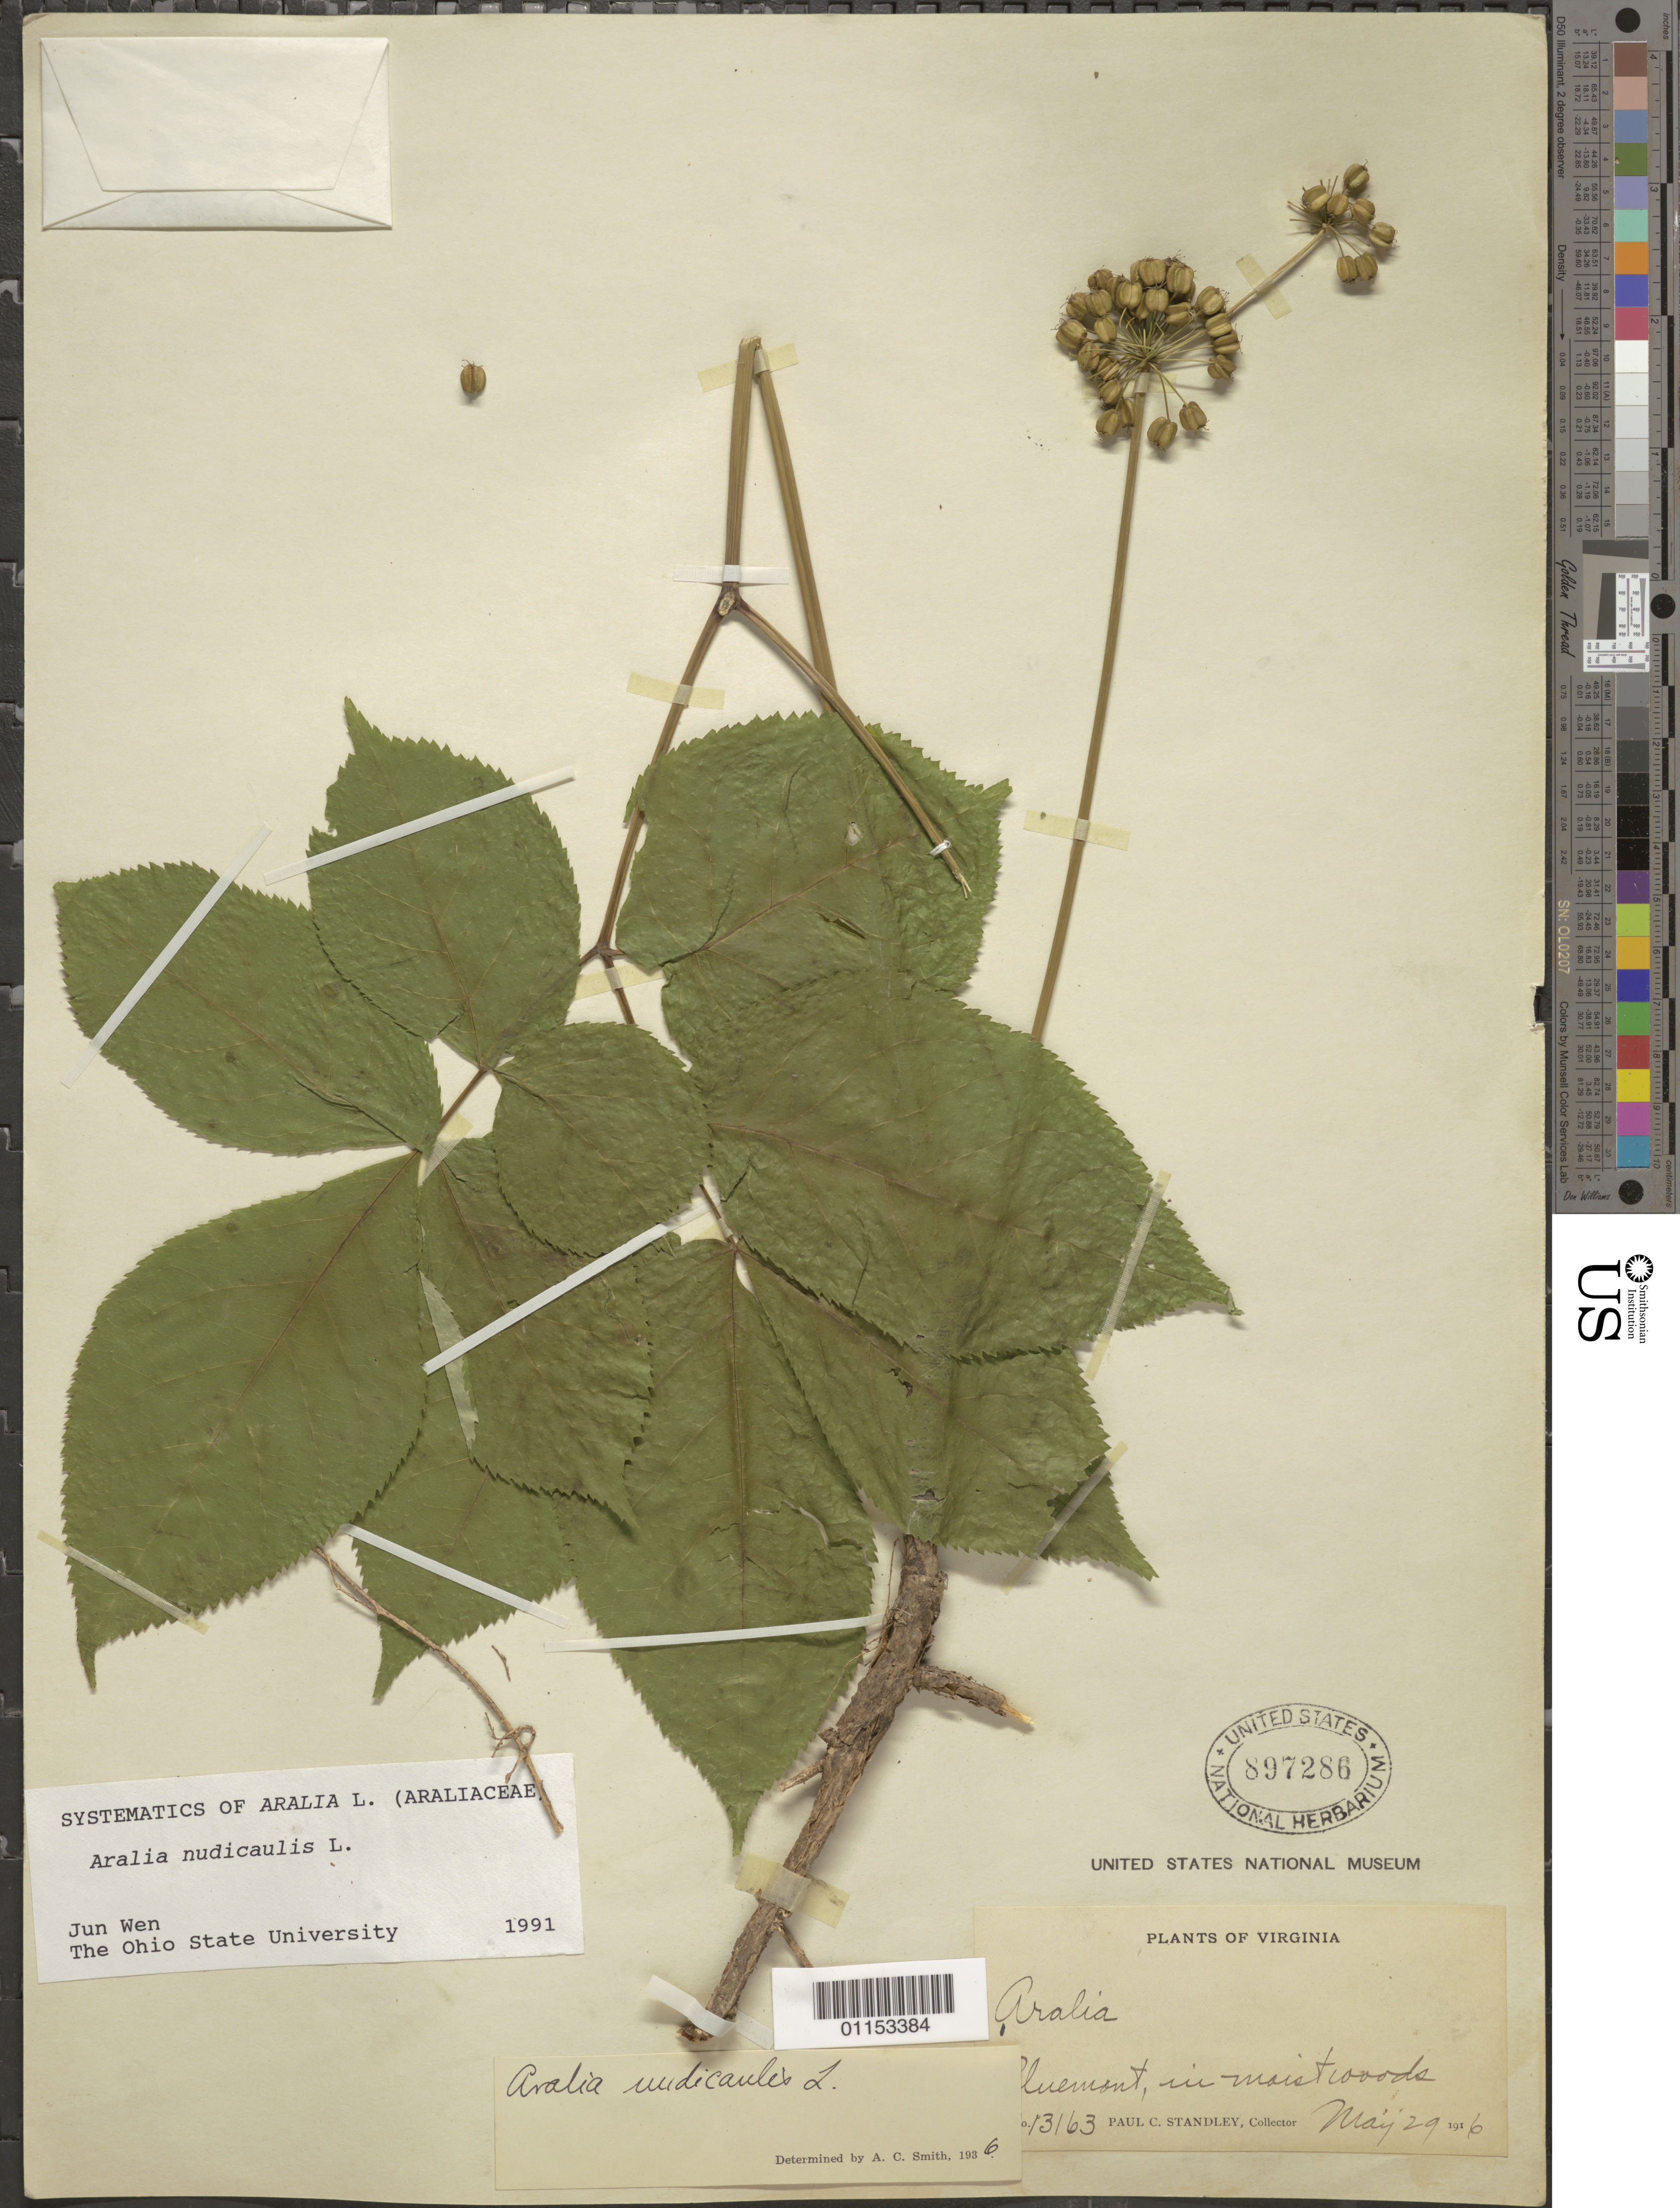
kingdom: Plantae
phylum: Tracheophyta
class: Magnoliopsida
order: Apiales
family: Araliaceae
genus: Aralia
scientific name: Aralia nudicaulis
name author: L.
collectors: P. C. Standley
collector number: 13163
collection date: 1916-05-29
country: United States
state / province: Virginia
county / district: Loudoun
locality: Bluemont.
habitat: Woods.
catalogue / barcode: US 897286